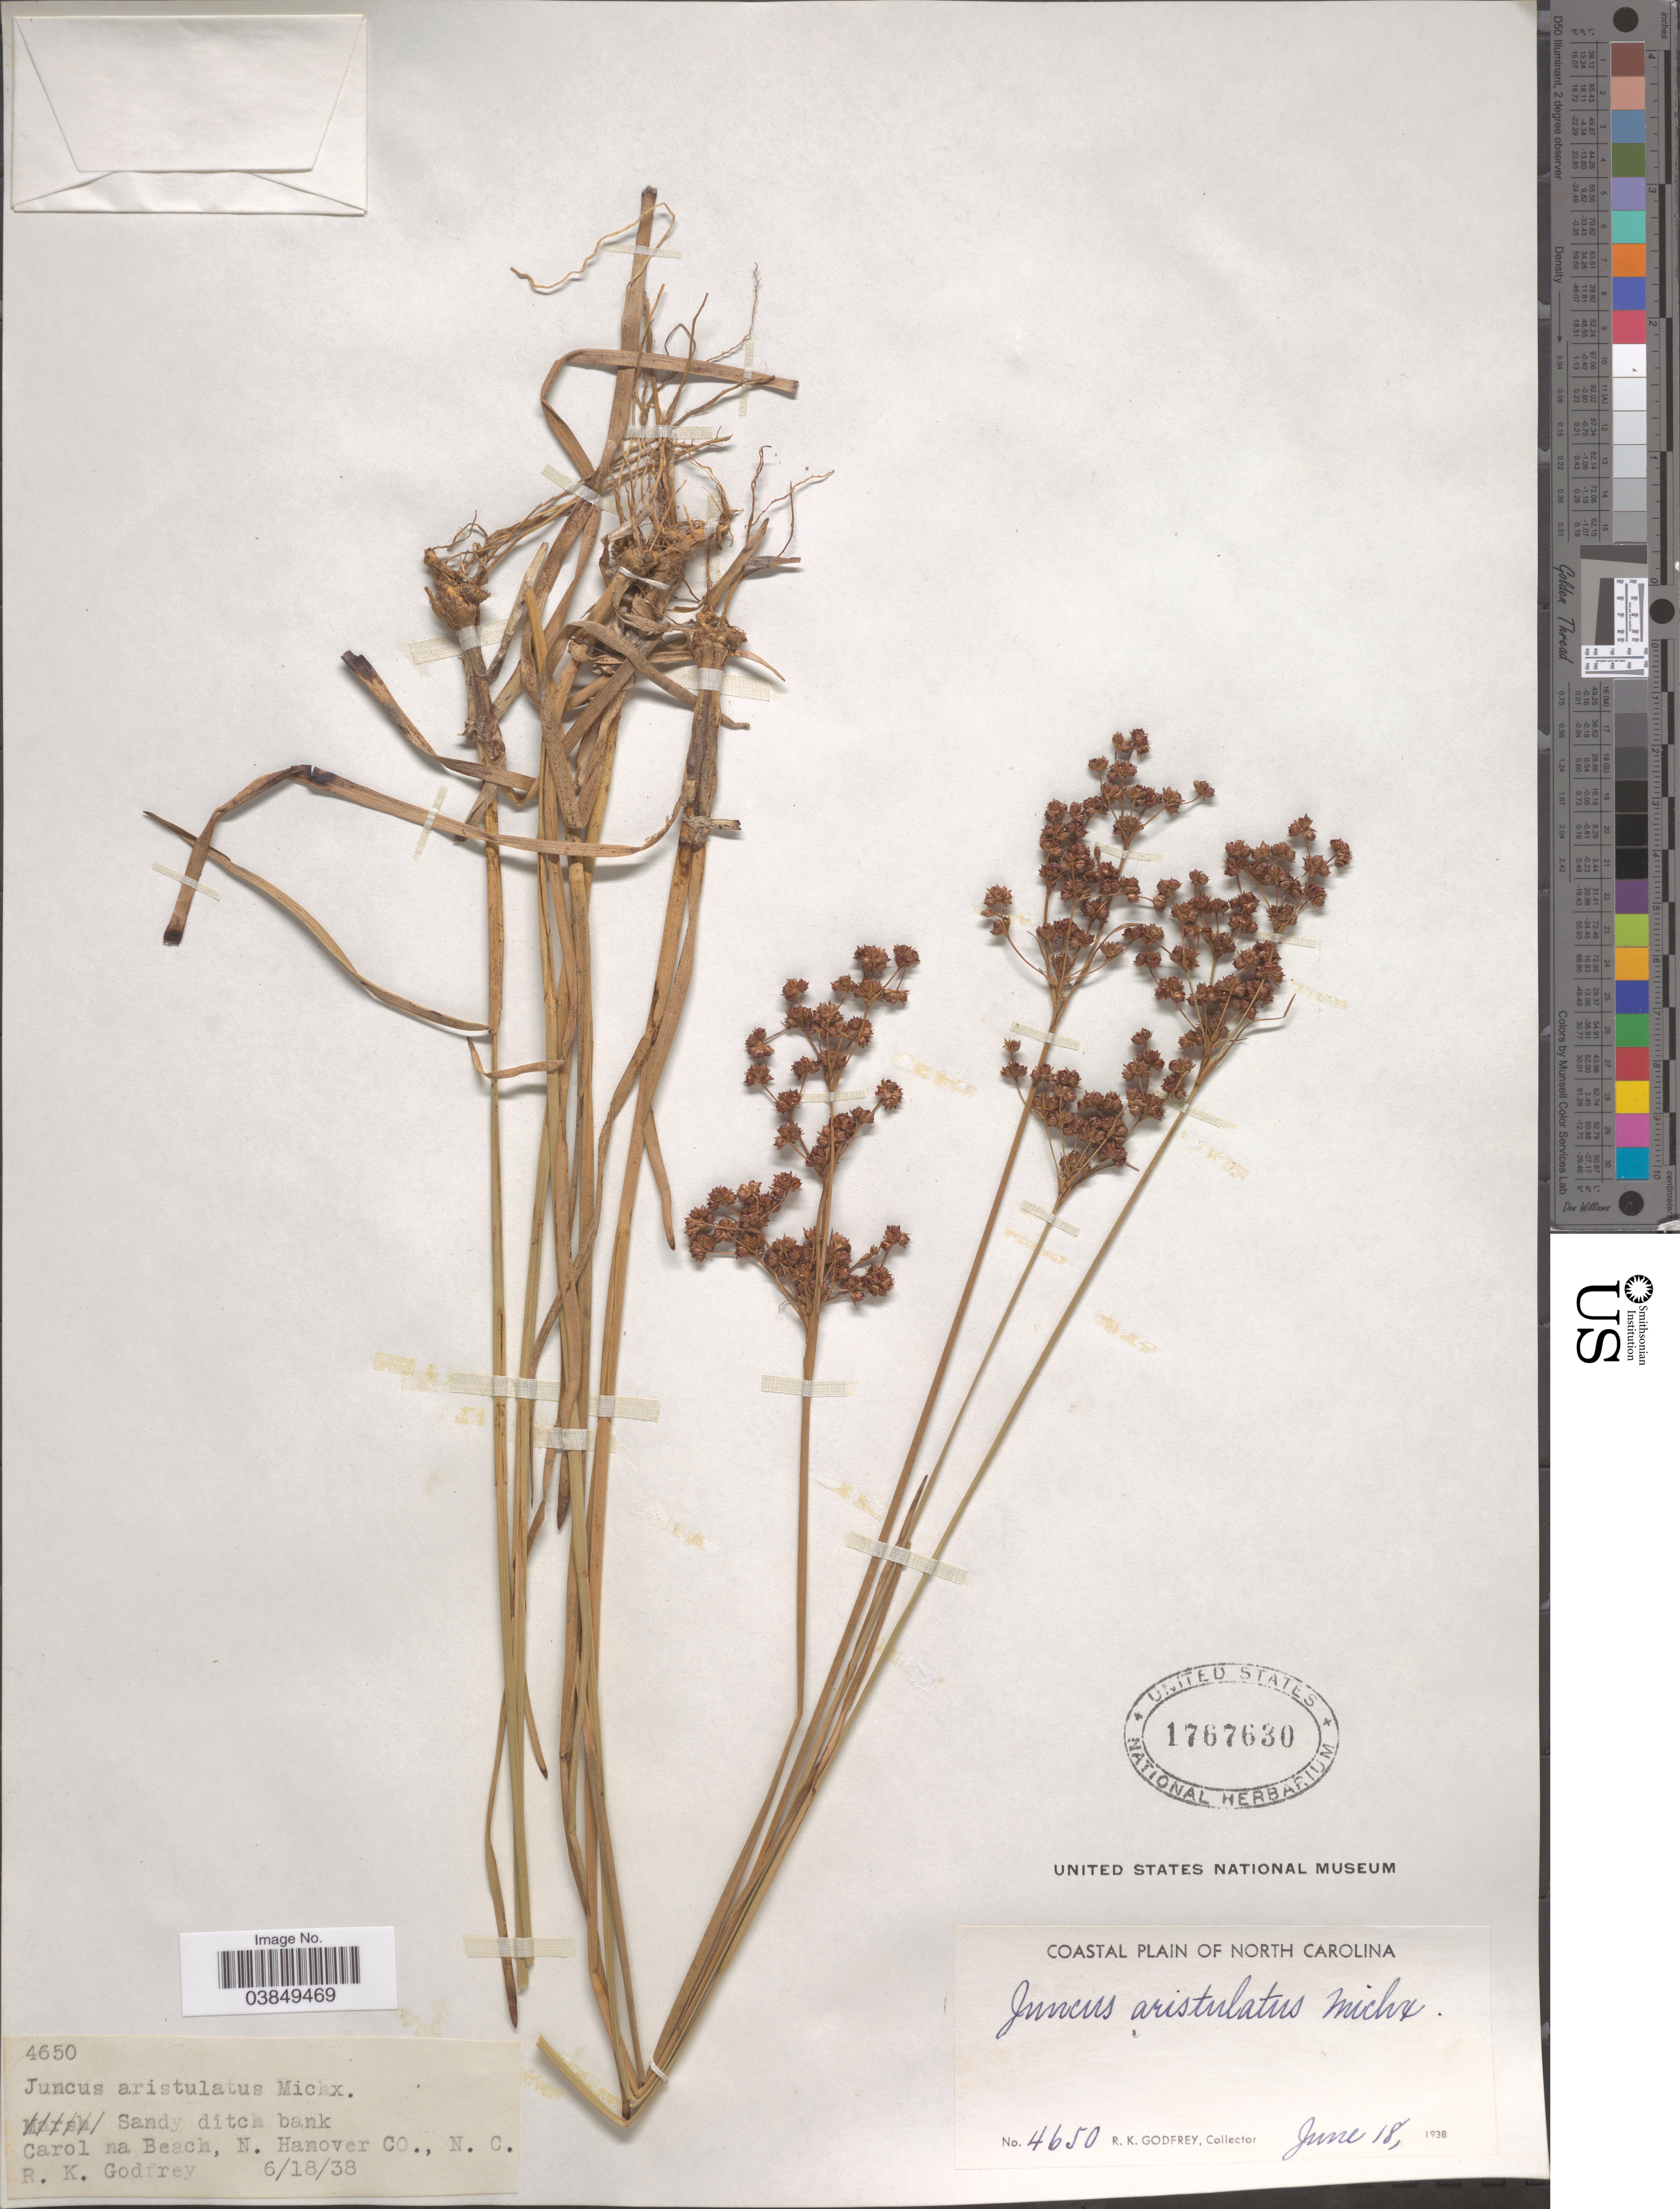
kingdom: Plantae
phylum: Tracheophyta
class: Liliopsida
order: Poales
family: Juncaceae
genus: Juncus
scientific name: Juncus aristulatus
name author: Michx.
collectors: R. K. Godfrey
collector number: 4650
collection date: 1938-06-18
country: United States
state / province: North Carolina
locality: Coastal Plain of North Carolina. Carol na Beach, N. Hanover Co.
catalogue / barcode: US 1767630